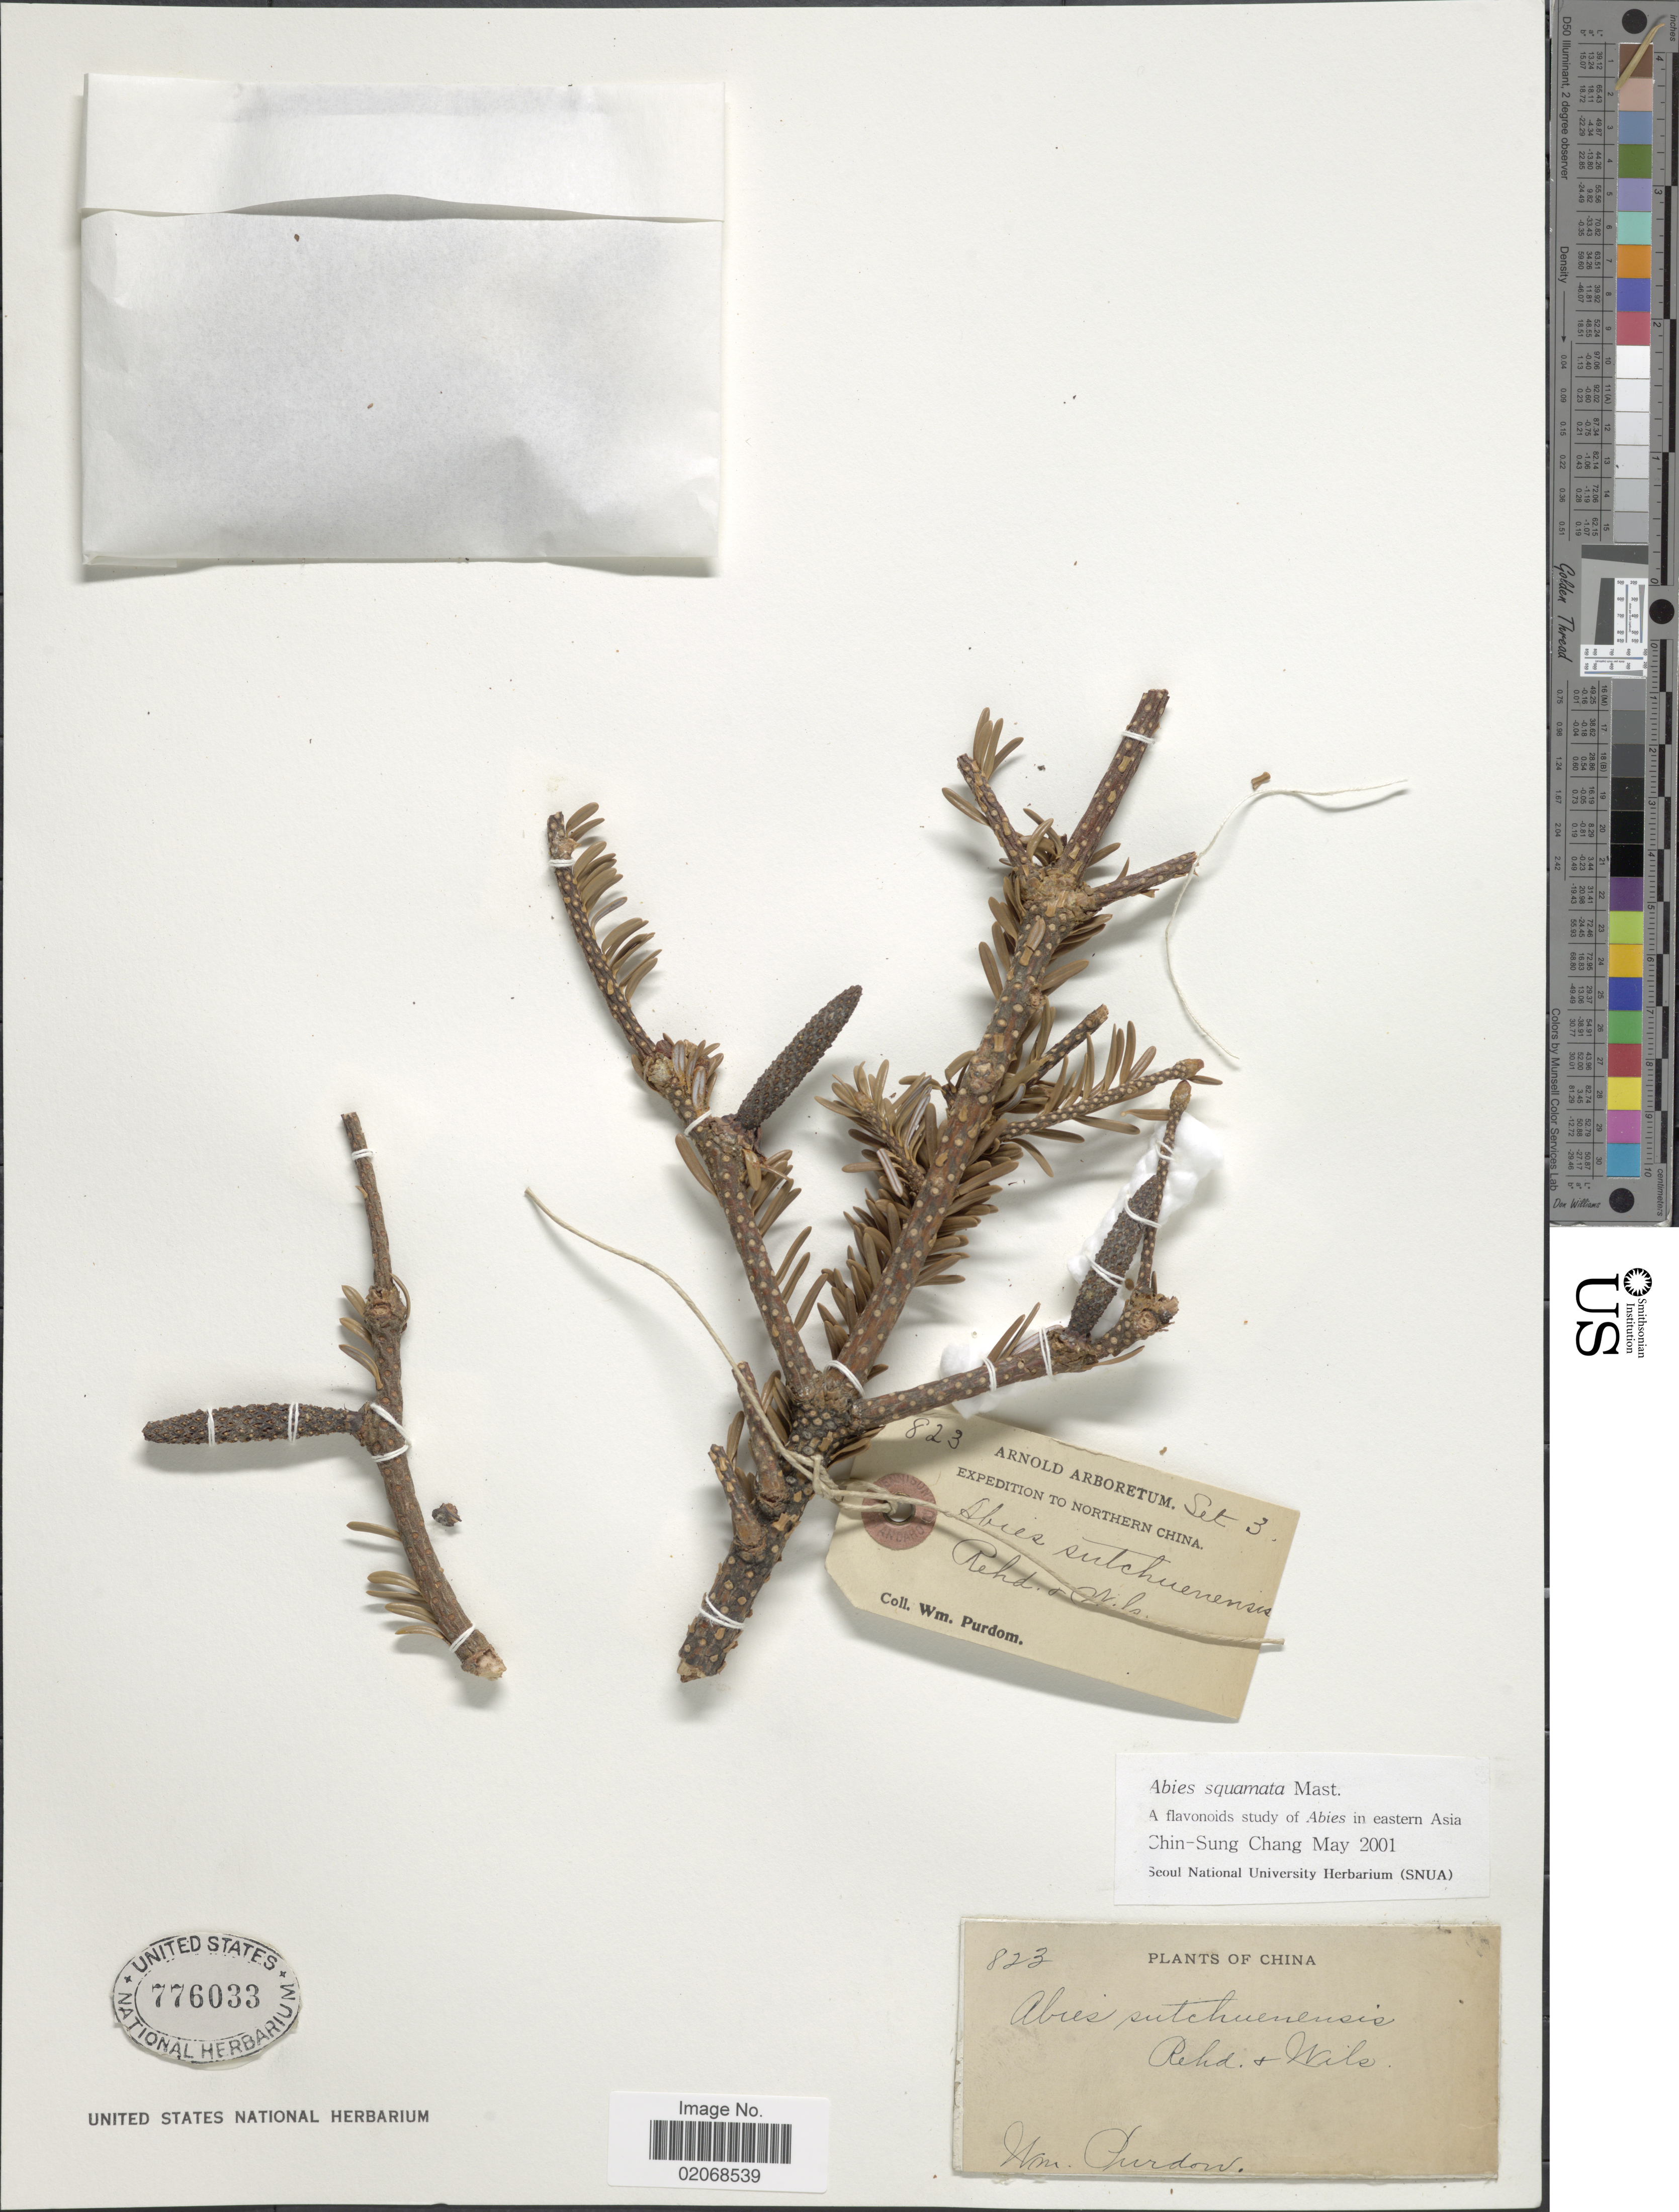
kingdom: Plantae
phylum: Tracheophyta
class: Pinopsida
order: Pinales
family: Pinaceae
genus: Abies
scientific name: Abies squamata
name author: Mast.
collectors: W. Purdom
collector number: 823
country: China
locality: Nortern China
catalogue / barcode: US 776033